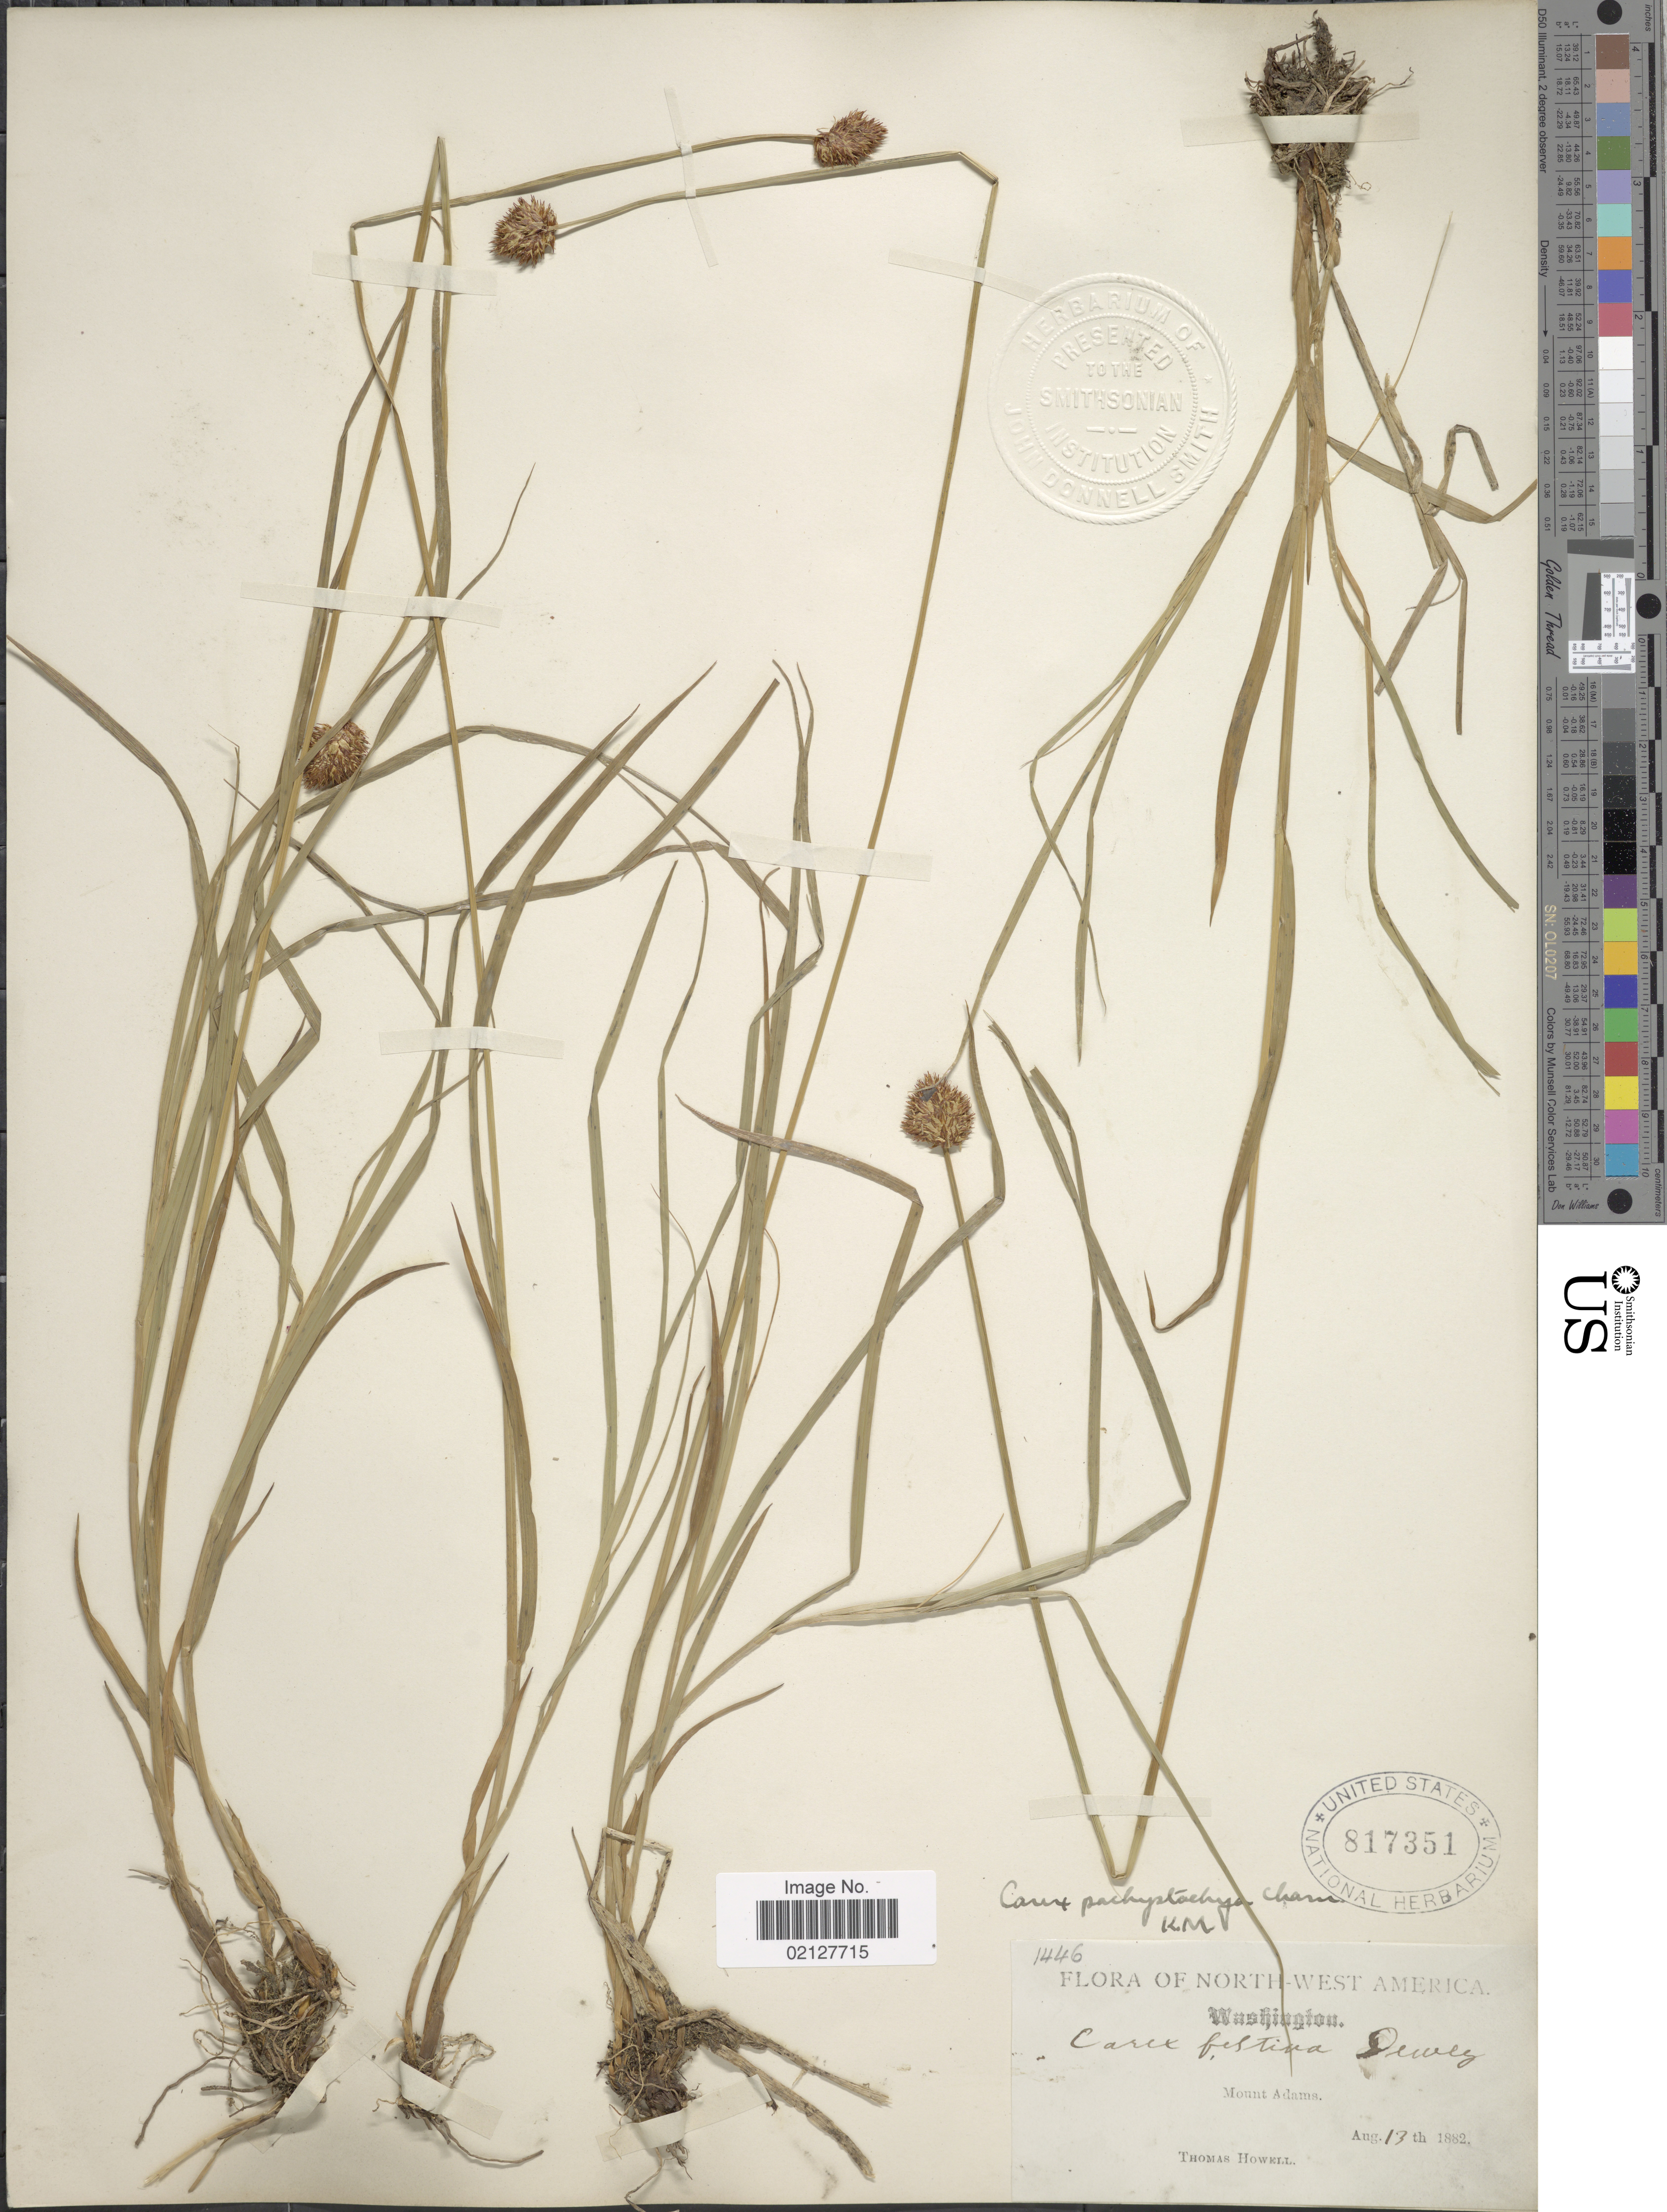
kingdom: Plantae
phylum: Tracheophyta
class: Liliopsida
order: Poales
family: Cyperaceae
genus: Carex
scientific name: Carex pachystachya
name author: Cham. ex Steud.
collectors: T. Howell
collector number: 1446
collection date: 1882-08-13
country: United States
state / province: Washington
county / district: Yakima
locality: Mount Adams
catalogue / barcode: US 817351